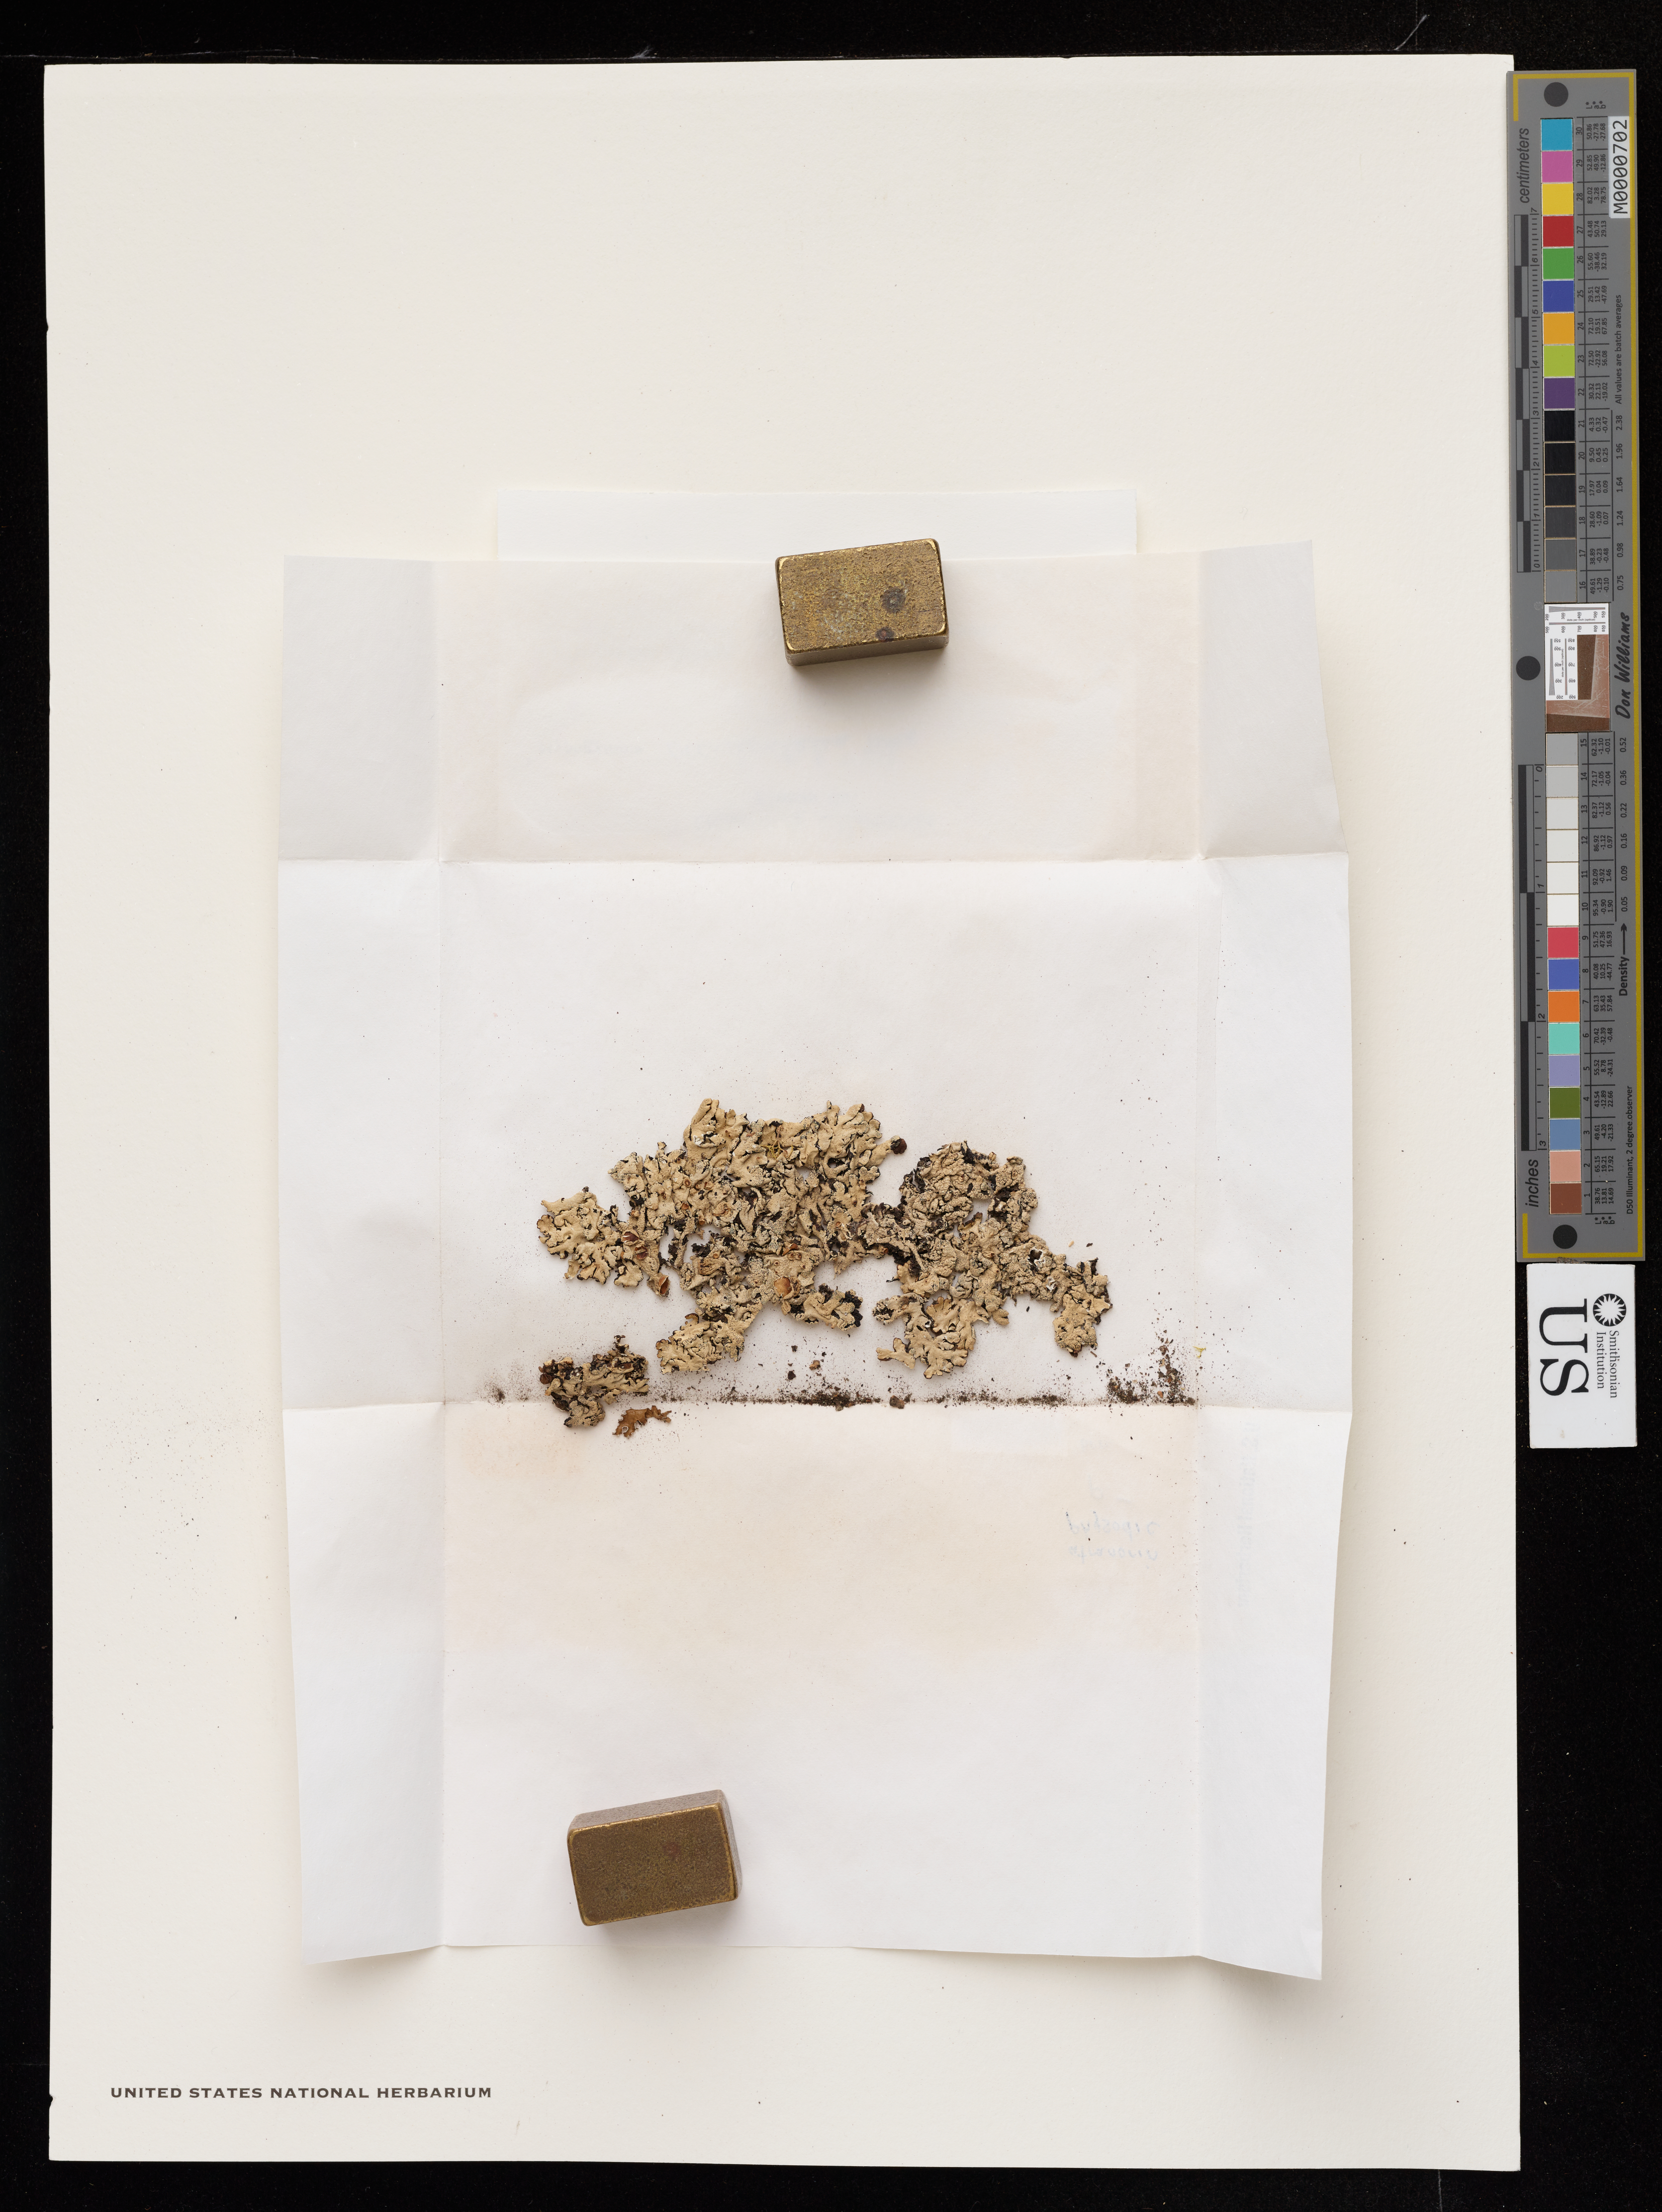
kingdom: Fungi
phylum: Ascomycota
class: Lecanoromycetes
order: Lecanorales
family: Parmeliaceae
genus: Hypogymnia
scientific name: Hypogymnia occidentalis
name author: L.H. Pike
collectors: M. Hale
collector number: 51953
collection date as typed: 02 Aug 1978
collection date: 1978-08-02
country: United States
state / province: California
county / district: Plumas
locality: Plumas nat. forest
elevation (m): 0